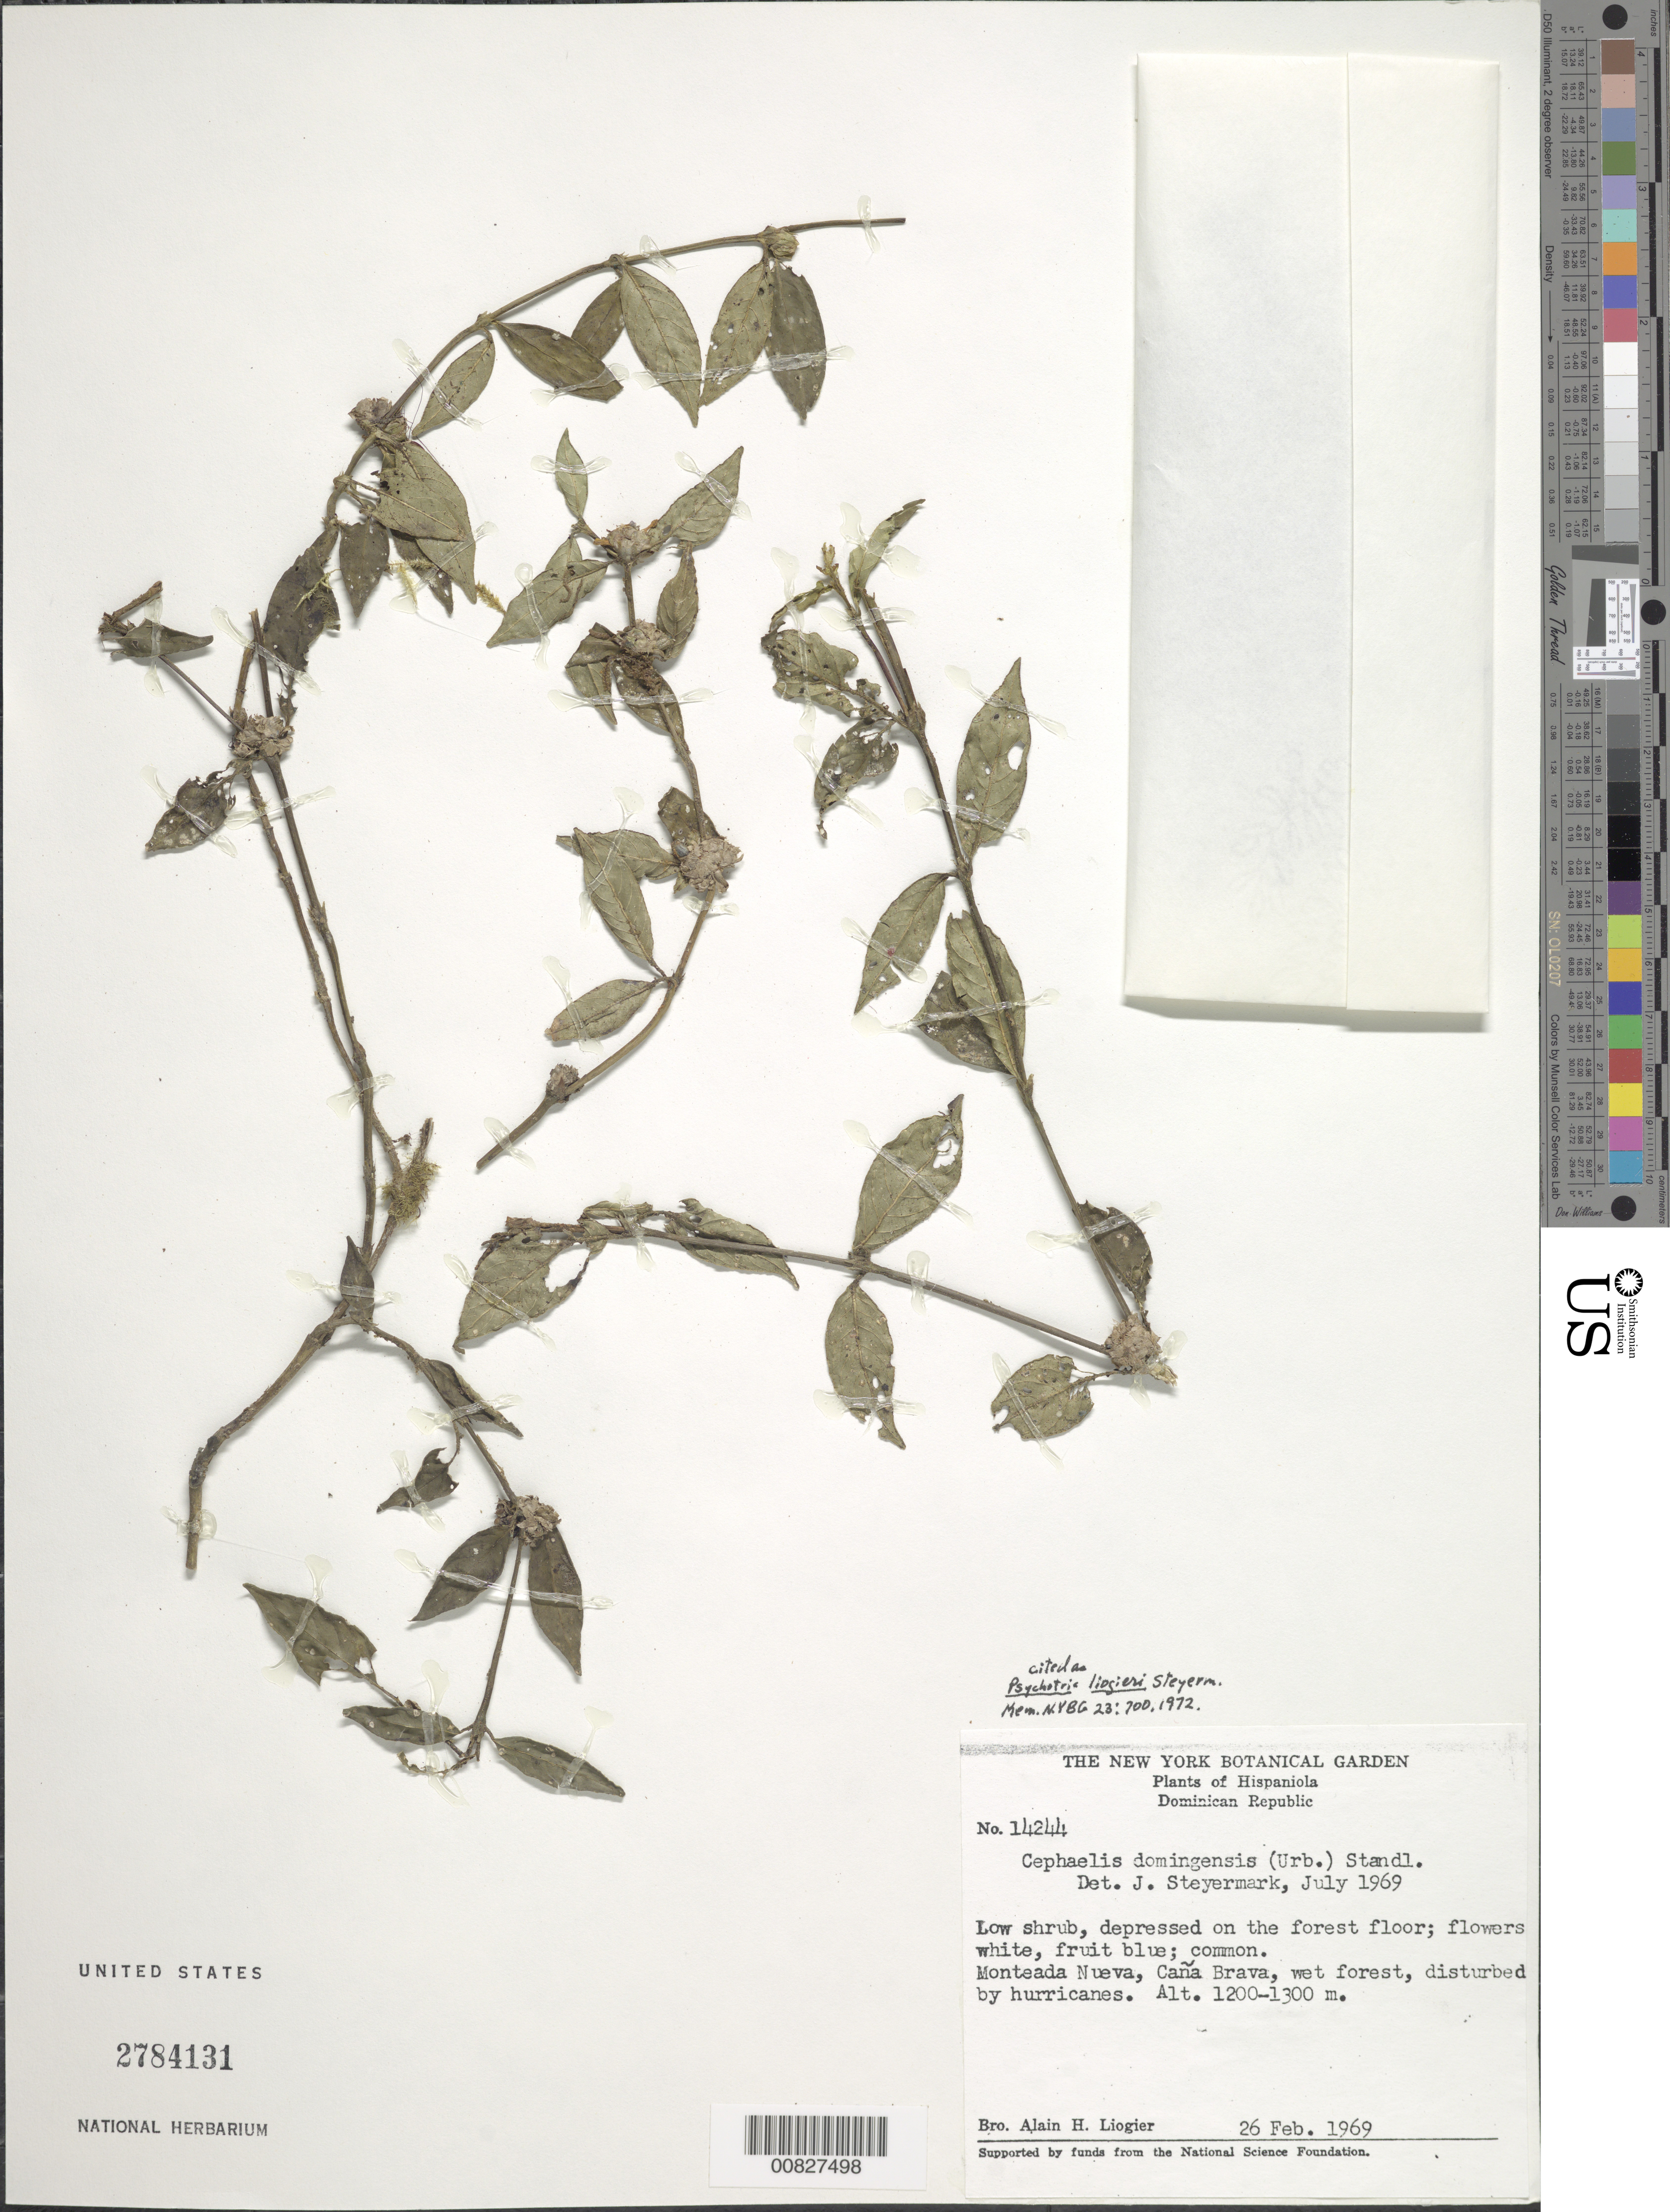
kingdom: Plantae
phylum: Tracheophyta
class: Magnoliopsida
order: Gentianales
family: Rubiaceae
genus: Psychotria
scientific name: Psychotria liogieri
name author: Steyerm.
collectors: A. H. Liogier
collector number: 14244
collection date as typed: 26 Feb 1969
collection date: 1969-02-26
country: Dominican Republic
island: Hispaniola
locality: Monteada Nueva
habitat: Depressed on wet forest floor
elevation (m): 1200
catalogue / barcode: US 2784131